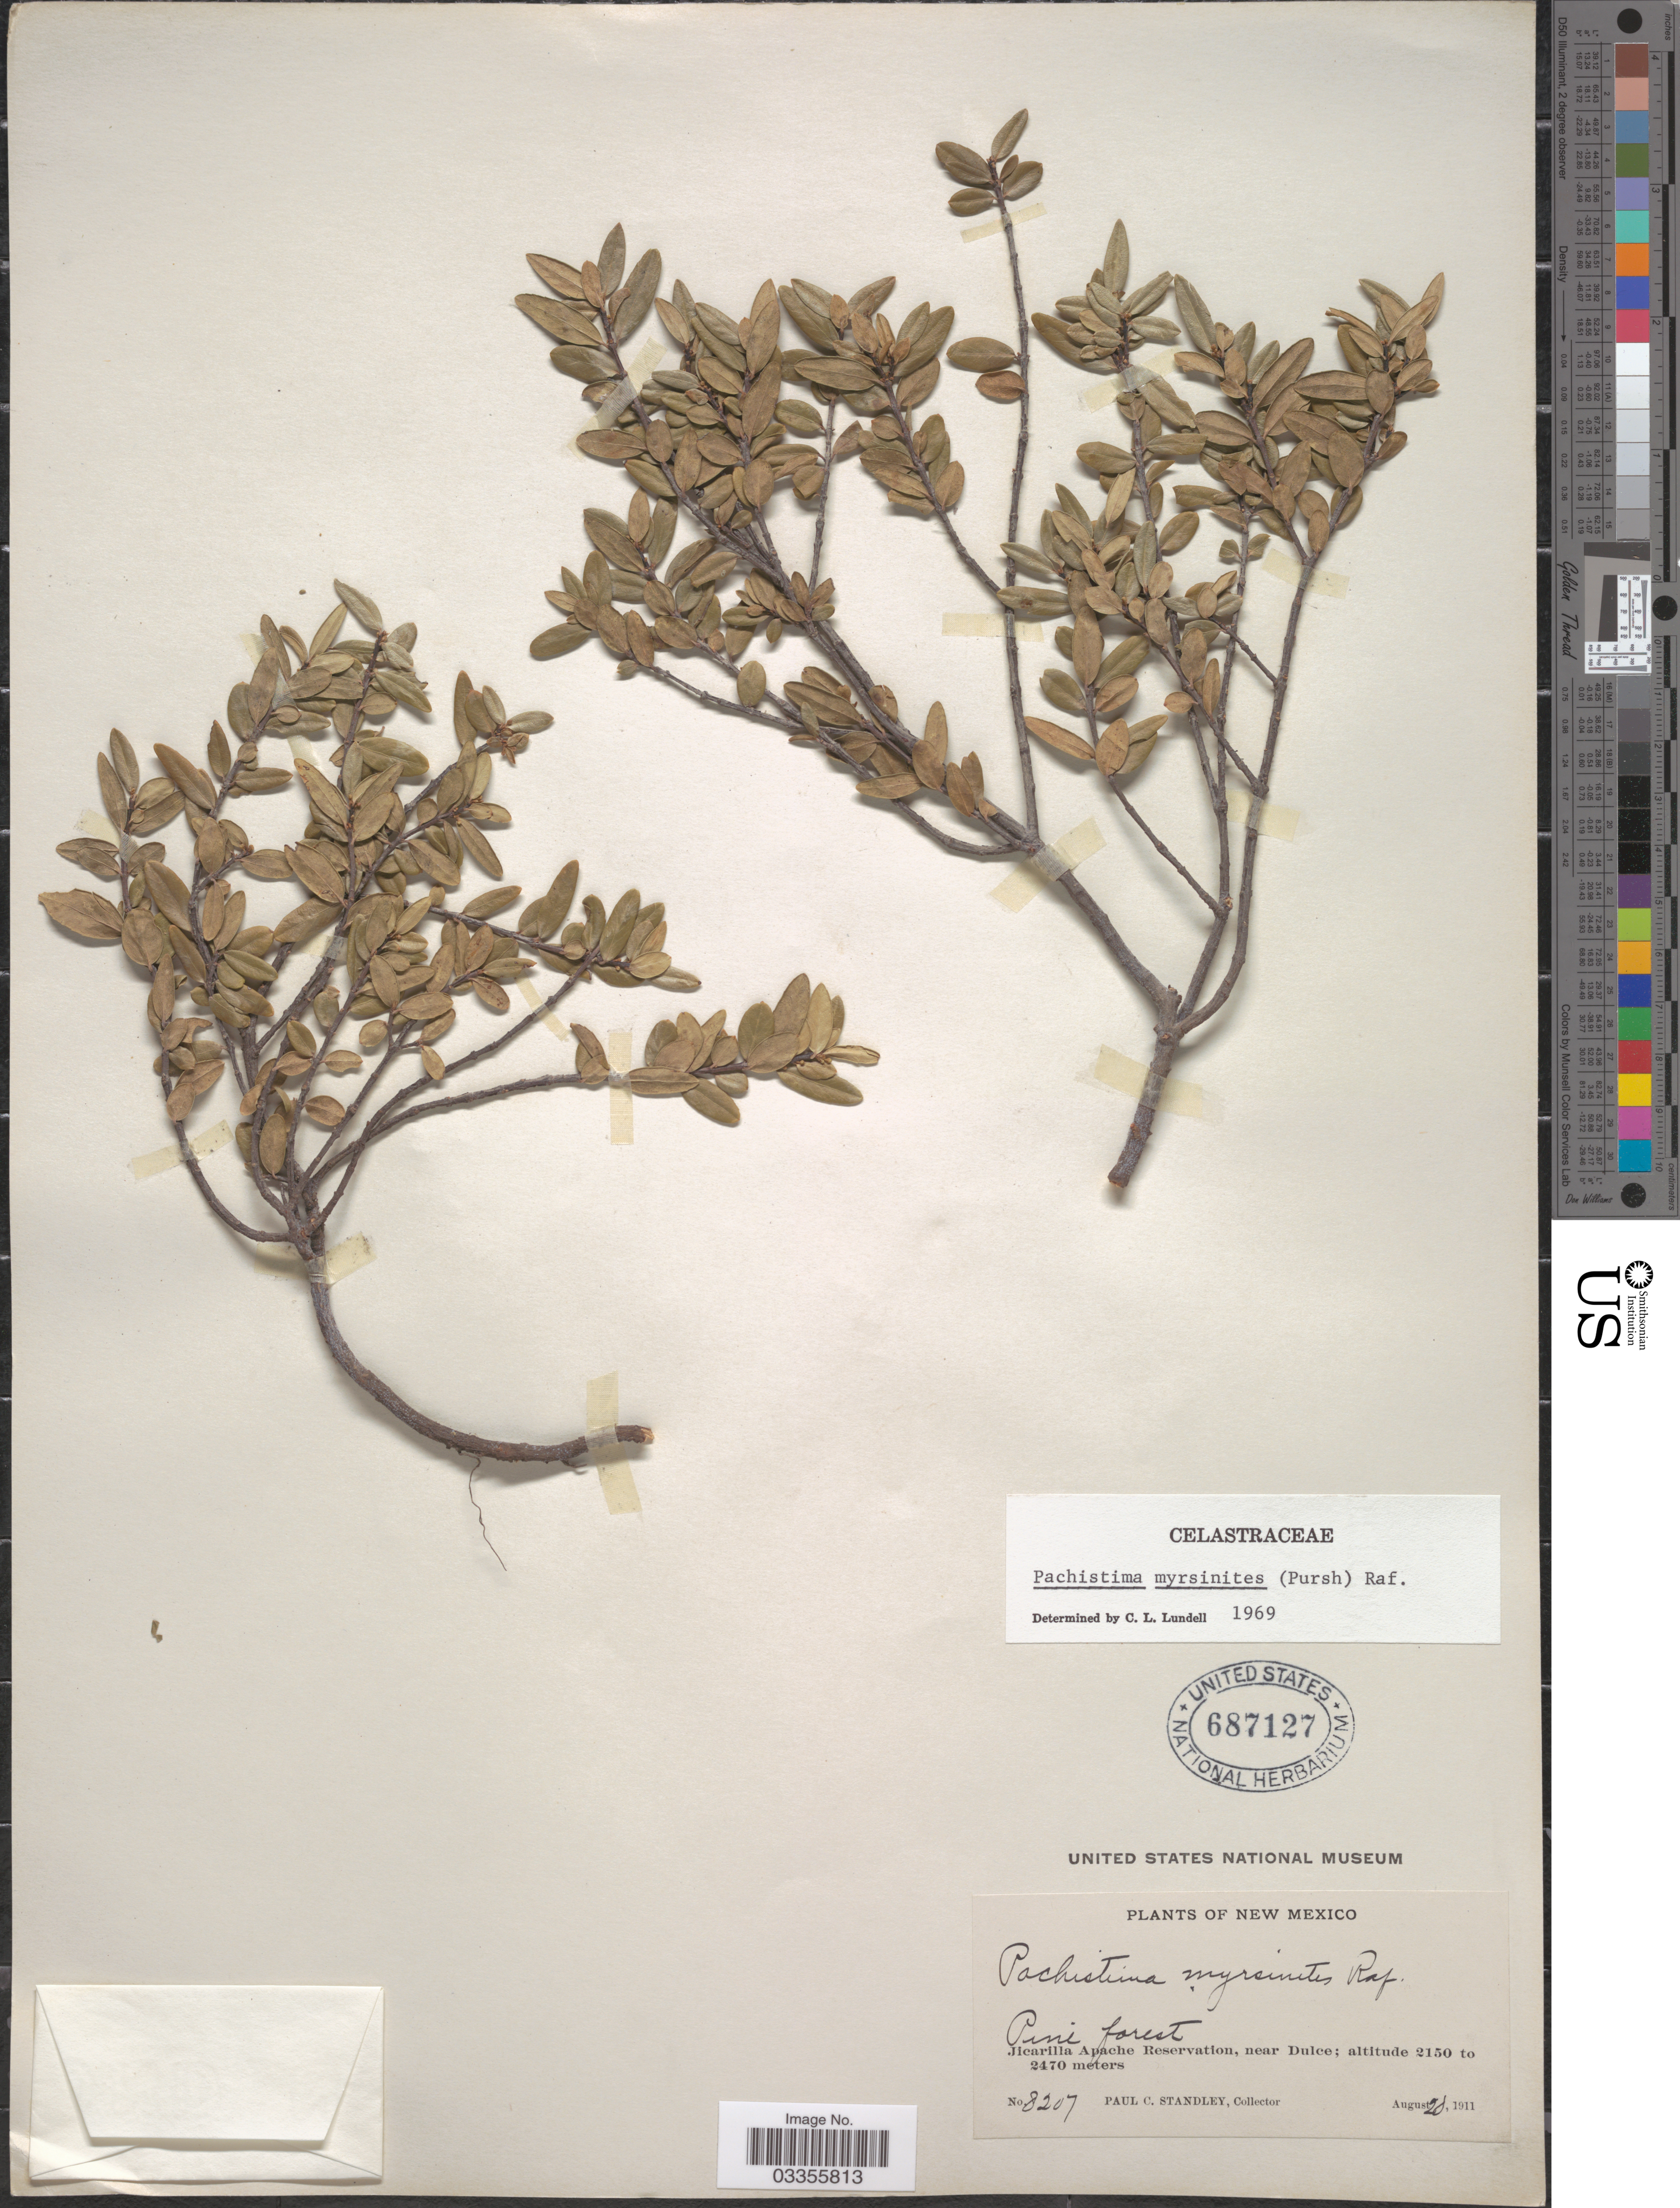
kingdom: Plantae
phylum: Tracheophyta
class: Magnoliopsida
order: Celastrales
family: Celastraceae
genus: Paxistima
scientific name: Paxistima myrsinites subsp. myrsinites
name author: (Pursh) Raf.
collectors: P. C. Standley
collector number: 8207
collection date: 1911-08-28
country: United States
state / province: New Mexico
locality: Jicarilla Apache Reservation, near Dulce.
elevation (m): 2150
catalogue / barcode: US 687127